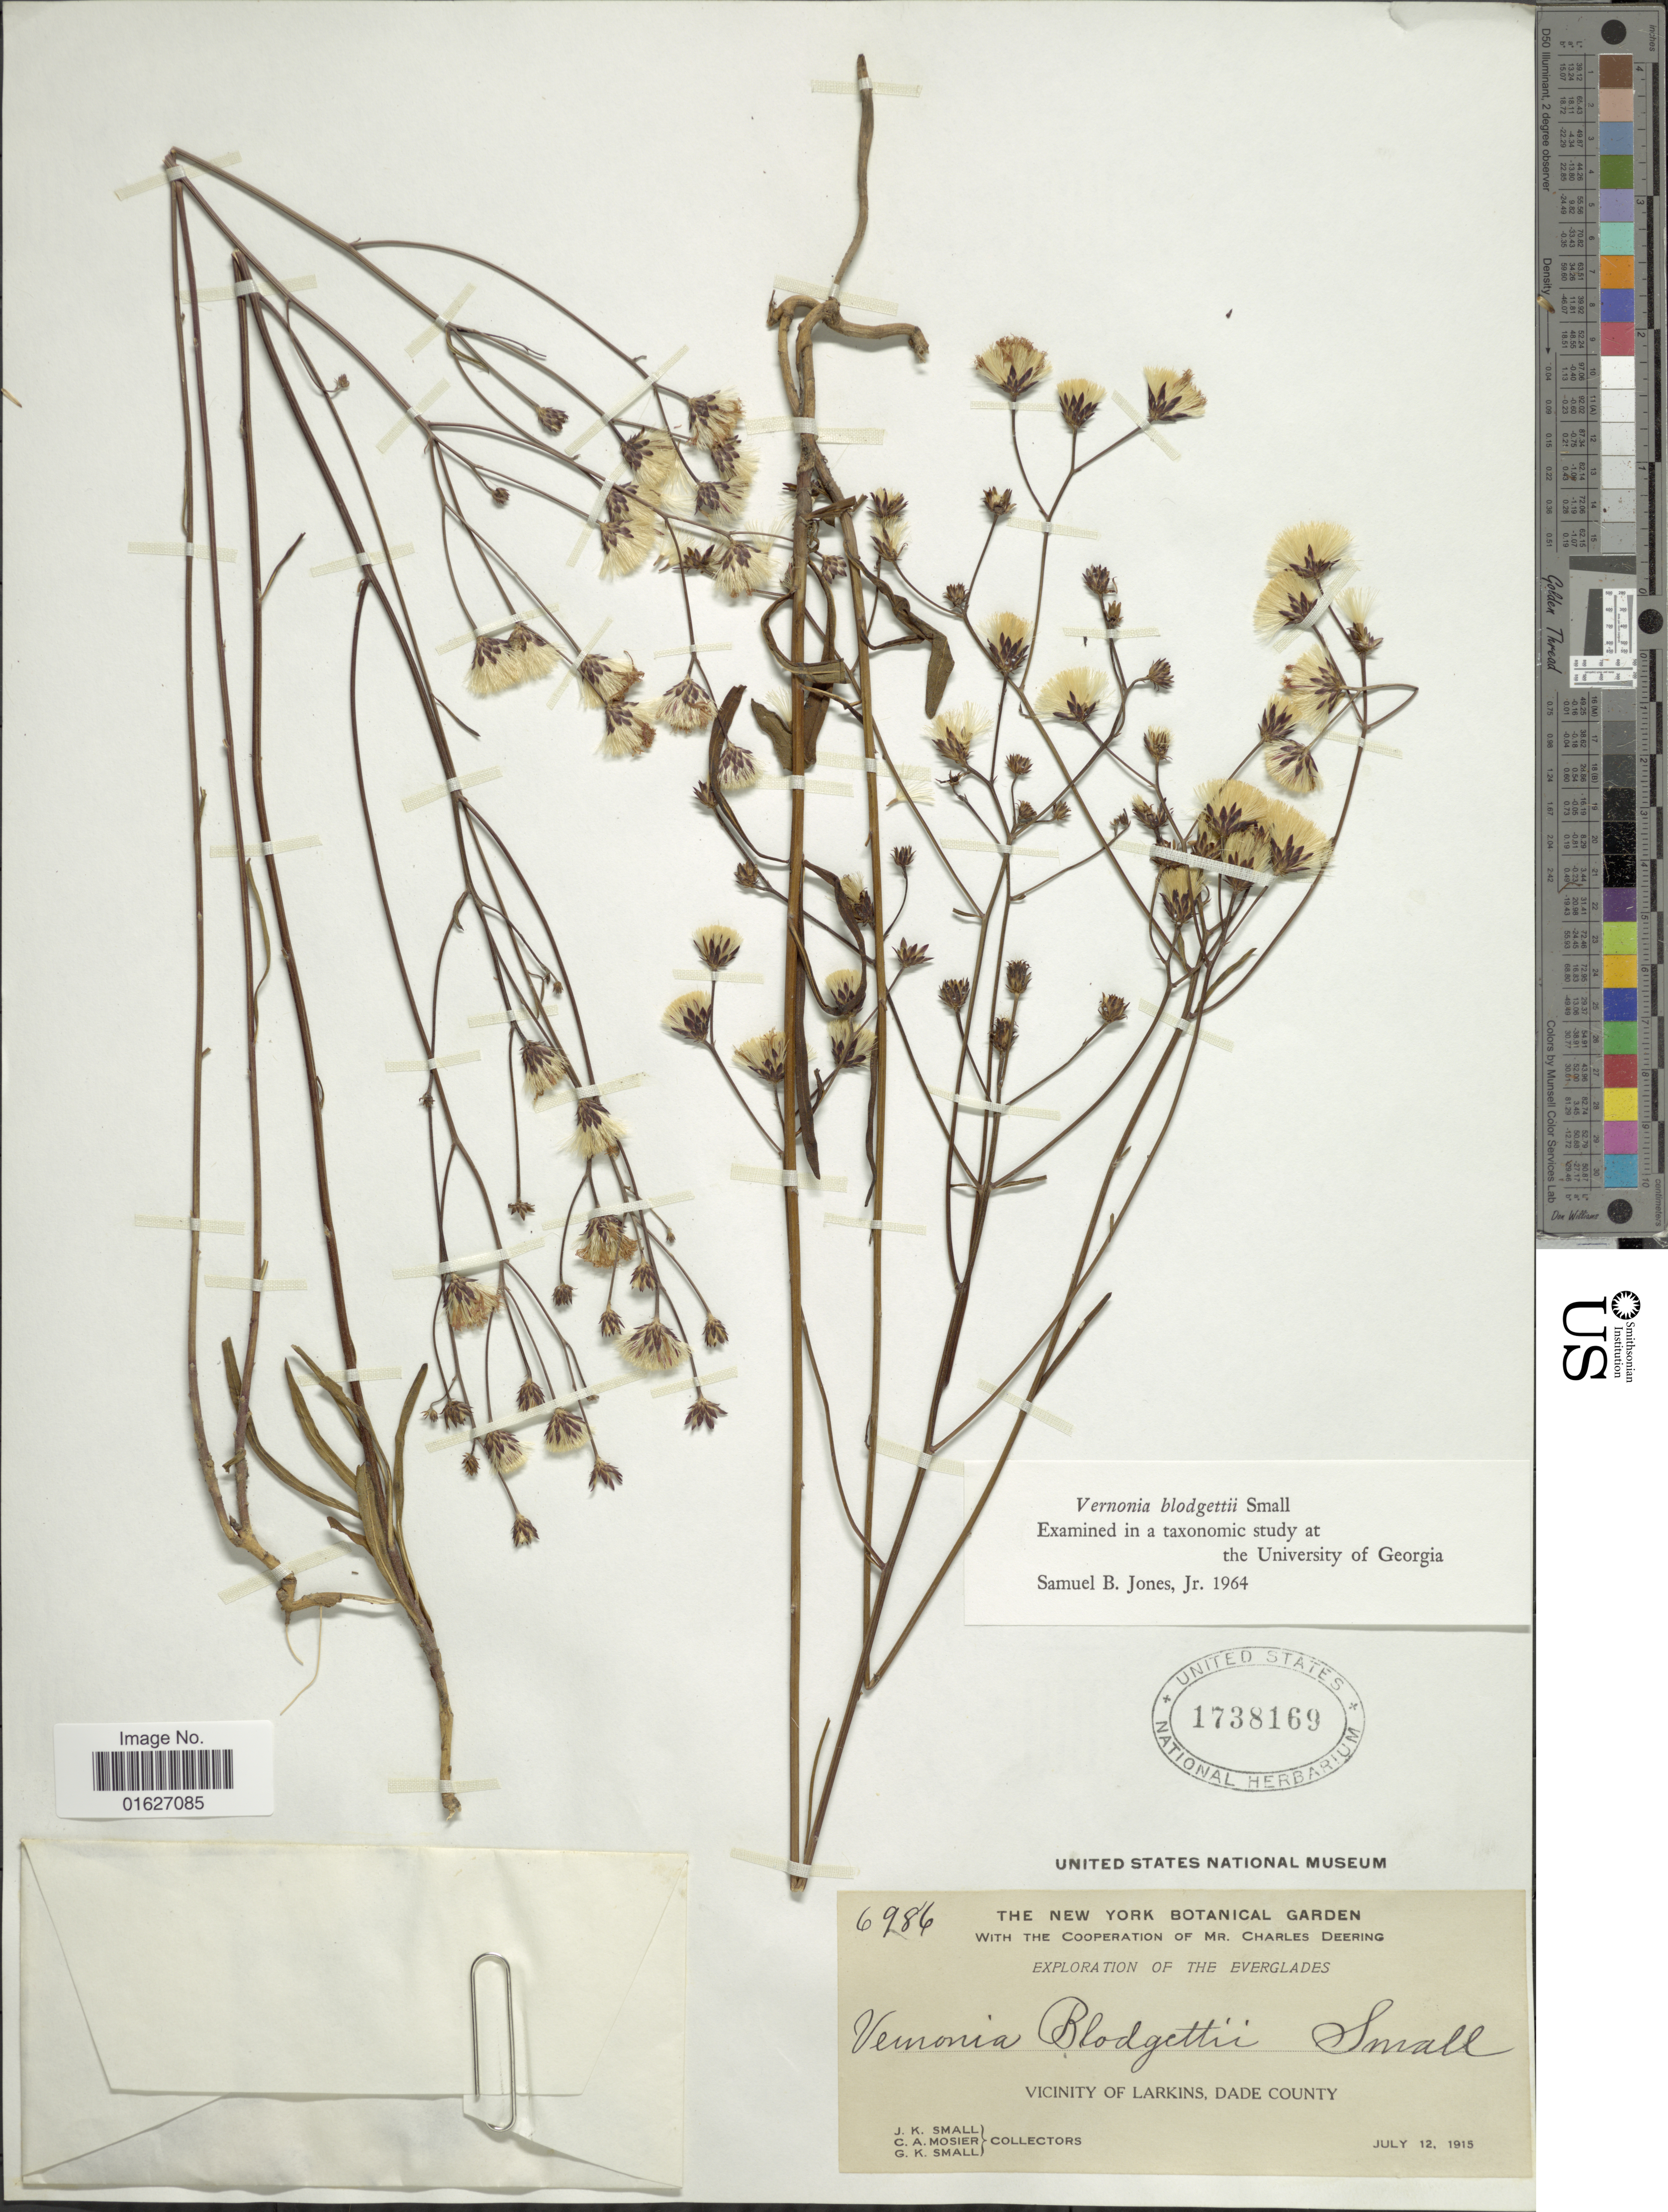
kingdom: Plantae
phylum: Tracheophyta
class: Magnoliopsida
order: Asterales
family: Asteraceae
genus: Vernonia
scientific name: Vernonia blodgettii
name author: Small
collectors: J. K. Small, C. A. Mosier & G. K. Small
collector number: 6986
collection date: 1915-07-12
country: United States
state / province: Florida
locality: The Everglades, vicinity of Larkins, Dade County.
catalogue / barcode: US 1738169